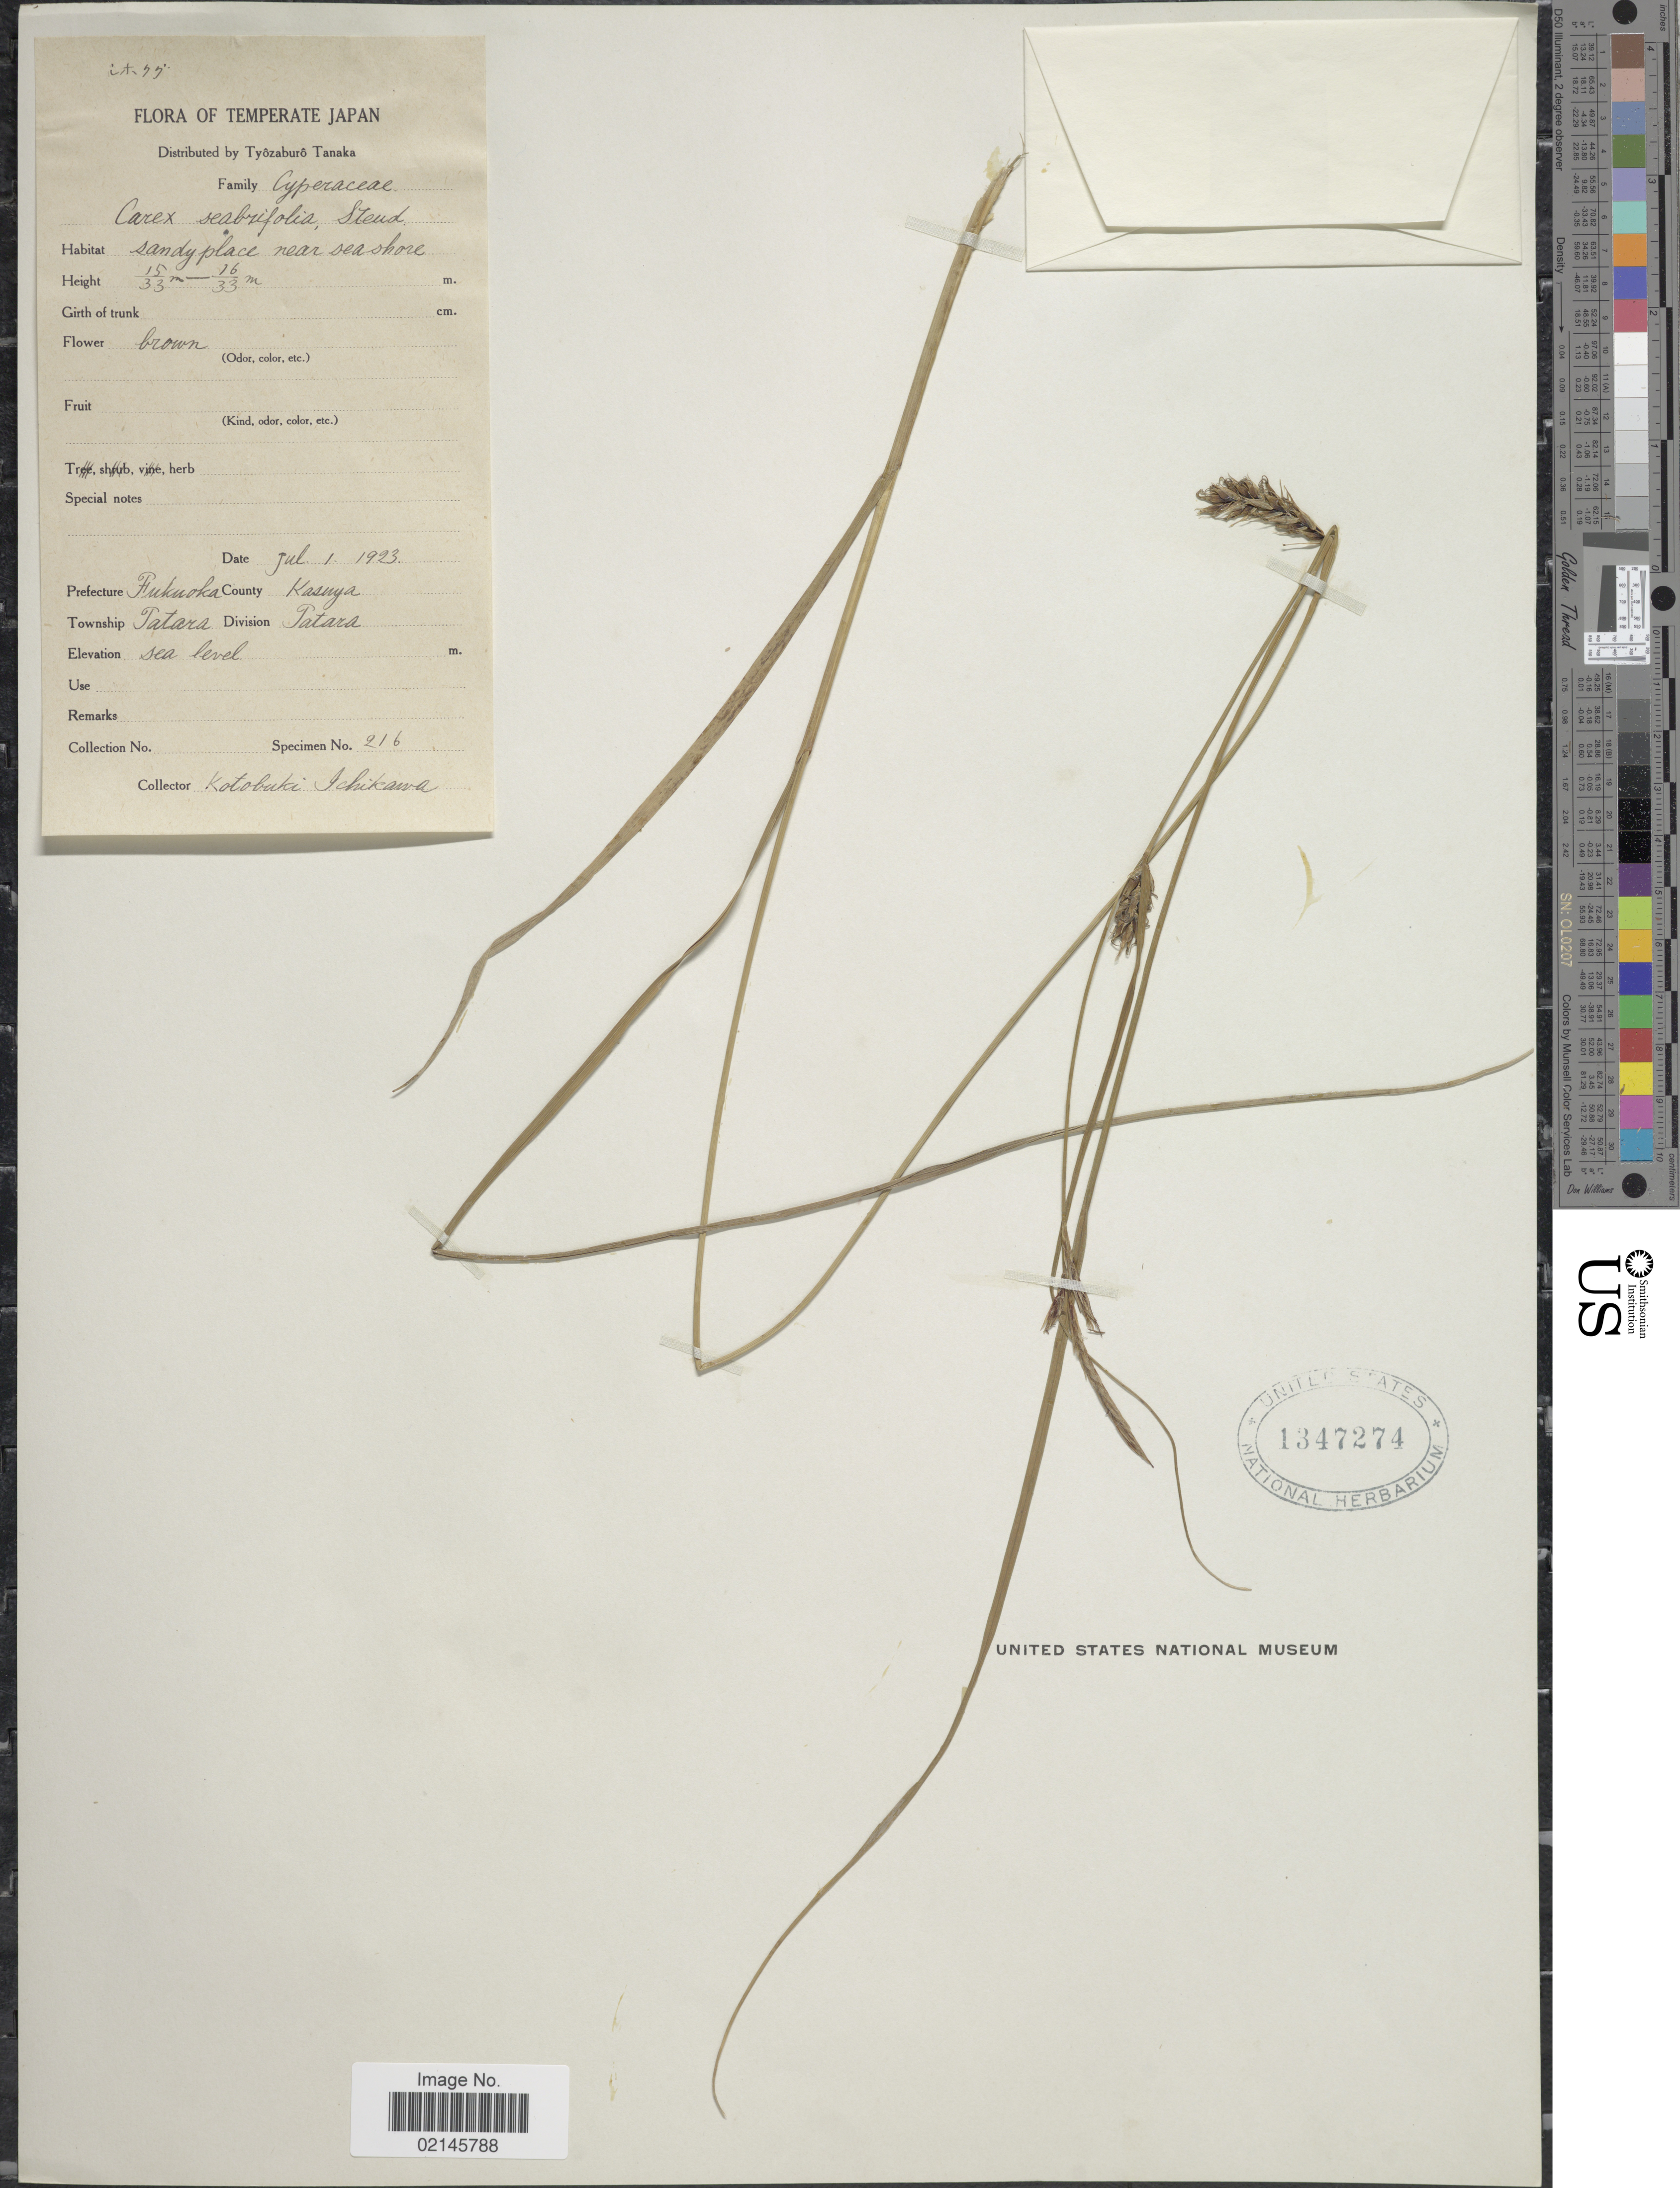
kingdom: Plantae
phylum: Tracheophyta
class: Liliopsida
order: Poales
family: Cyperaceae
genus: Carex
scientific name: Carex scabrifolia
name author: Steud.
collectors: K. Schikawa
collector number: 216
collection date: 1923-07-01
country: Japan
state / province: Hukuoka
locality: Prefecture Fukuoka. County Tatara. Toenship Tatara Division Tatara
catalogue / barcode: US 1347247